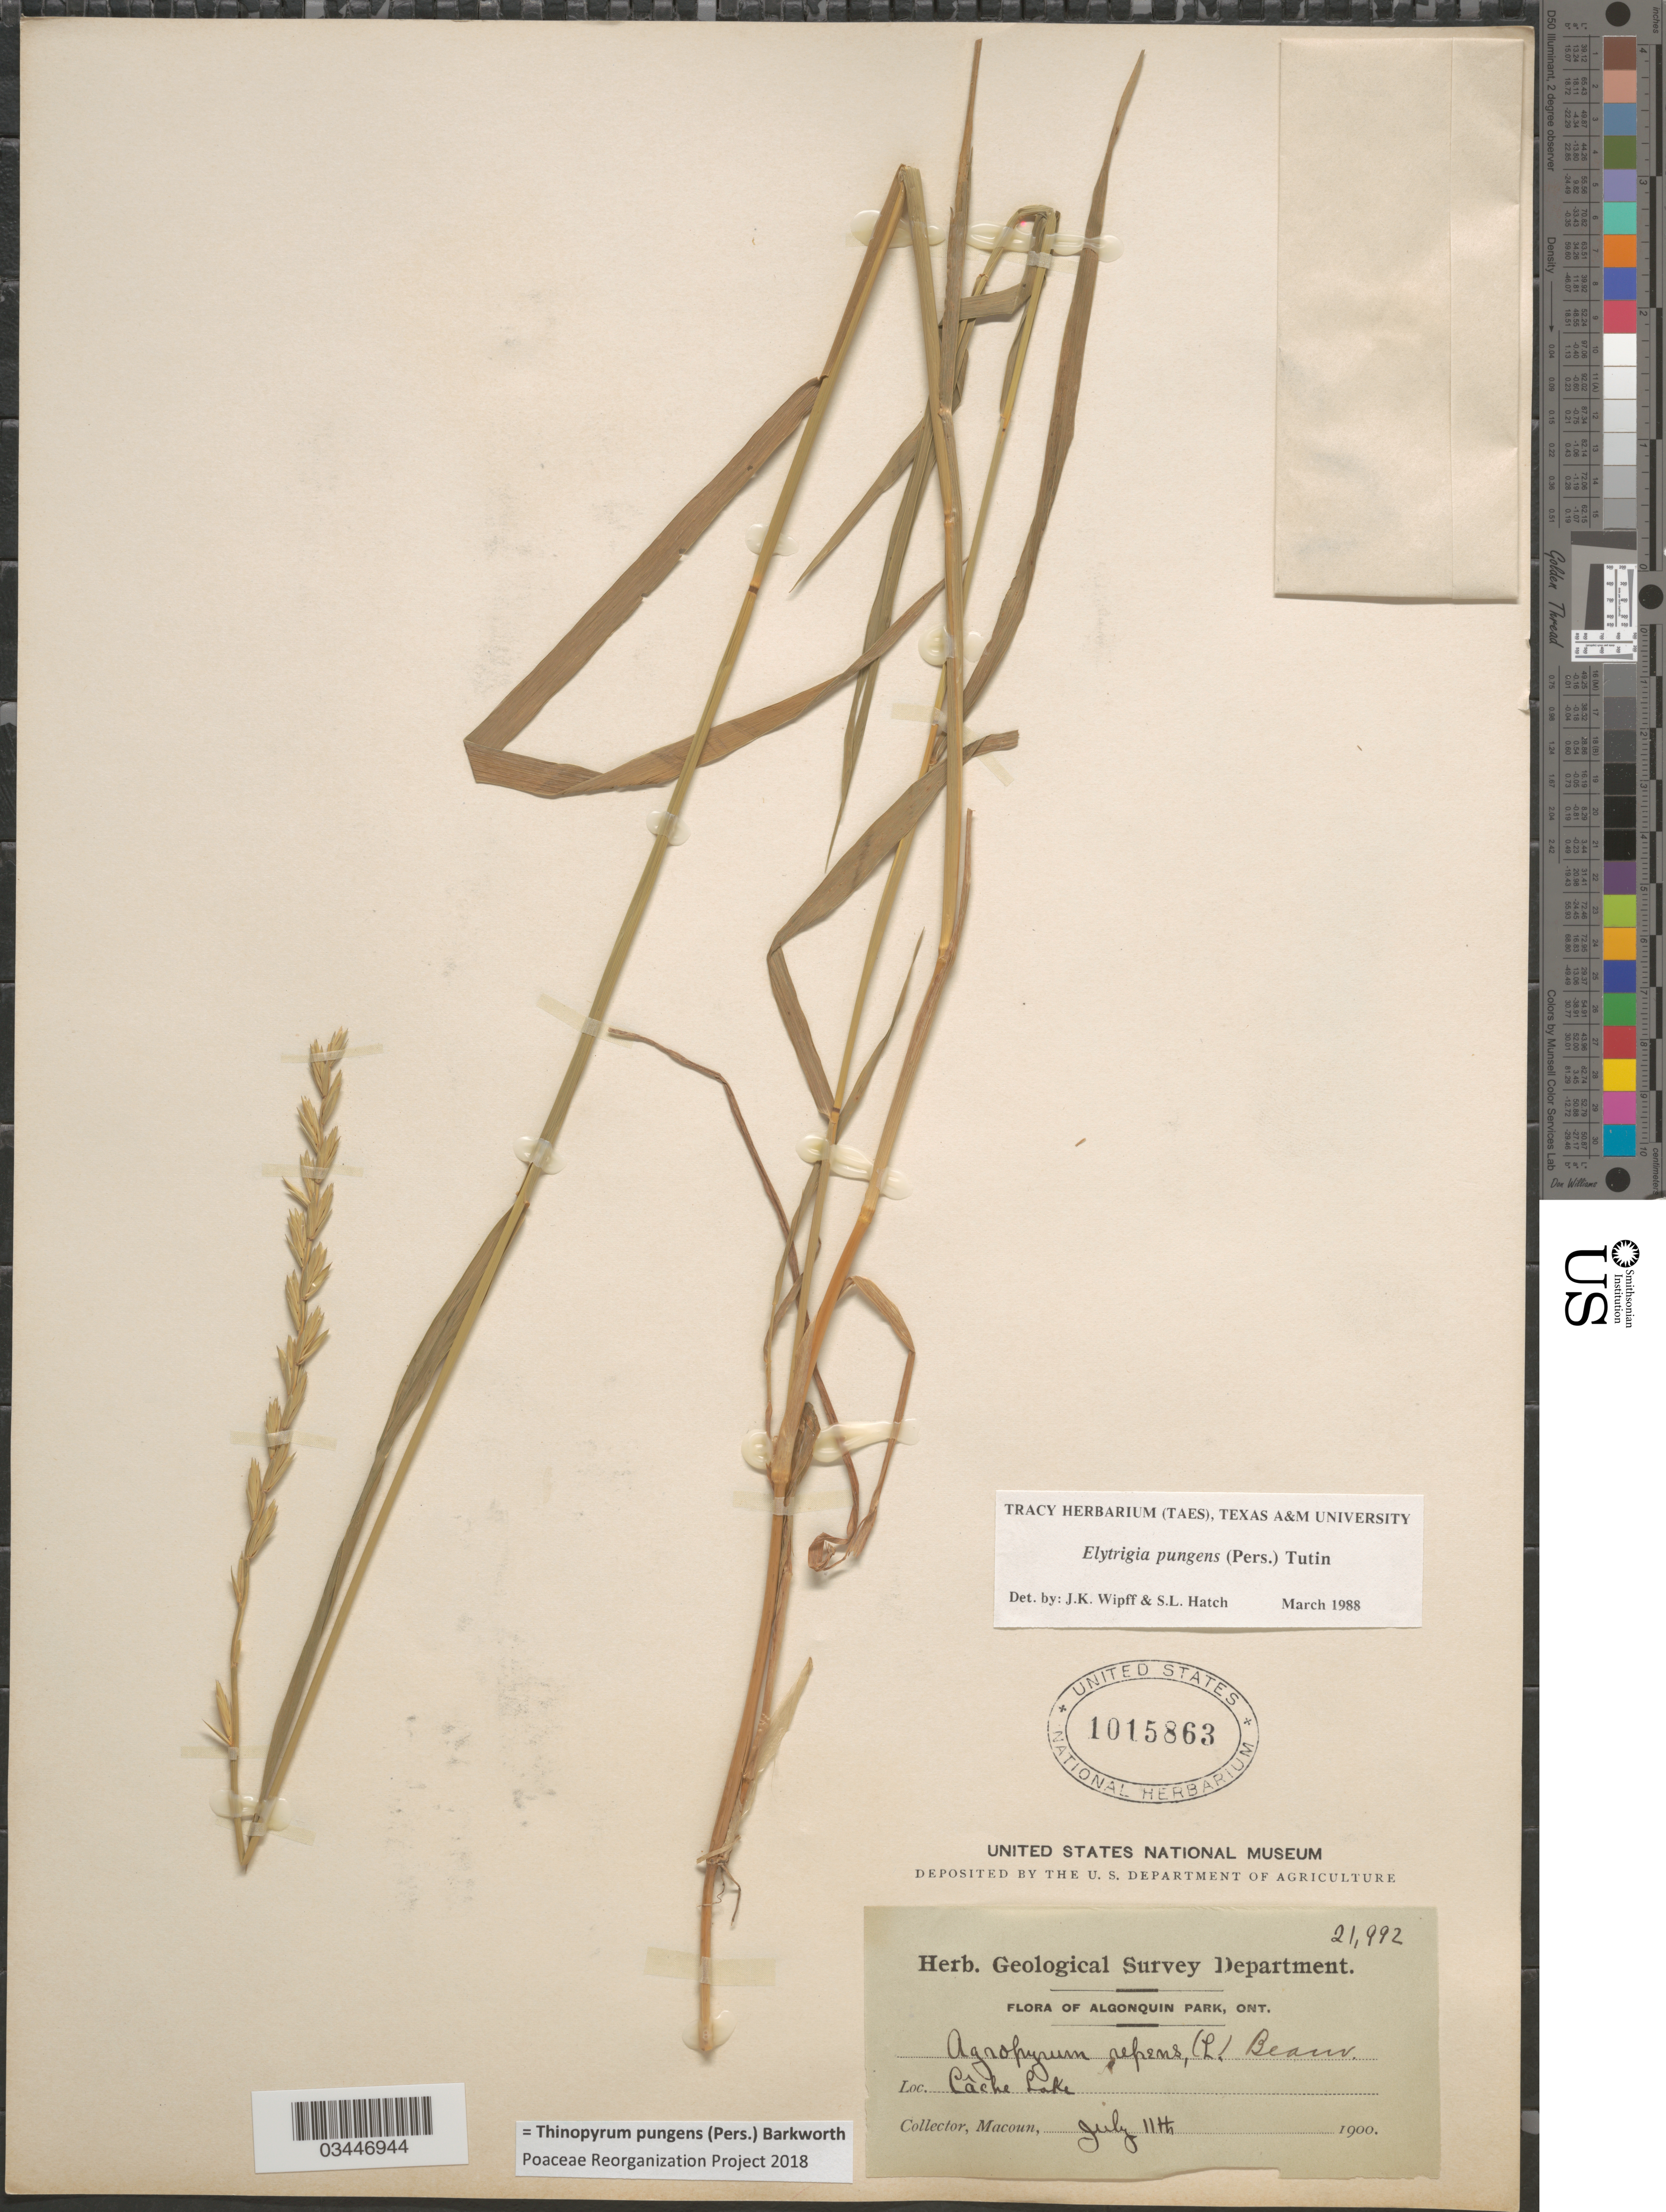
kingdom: Plantae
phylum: Tracheophyta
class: Liliopsida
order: Poales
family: Poaceae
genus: Thinopyrum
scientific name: Thinopyrum pungens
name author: (Pers.) Barkworth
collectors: -- Macoun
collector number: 21992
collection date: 1900-07-11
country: Canada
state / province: Ontario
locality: Geological Survey Department. Algonquin Park. Câche Lake.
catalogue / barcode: US 1015863